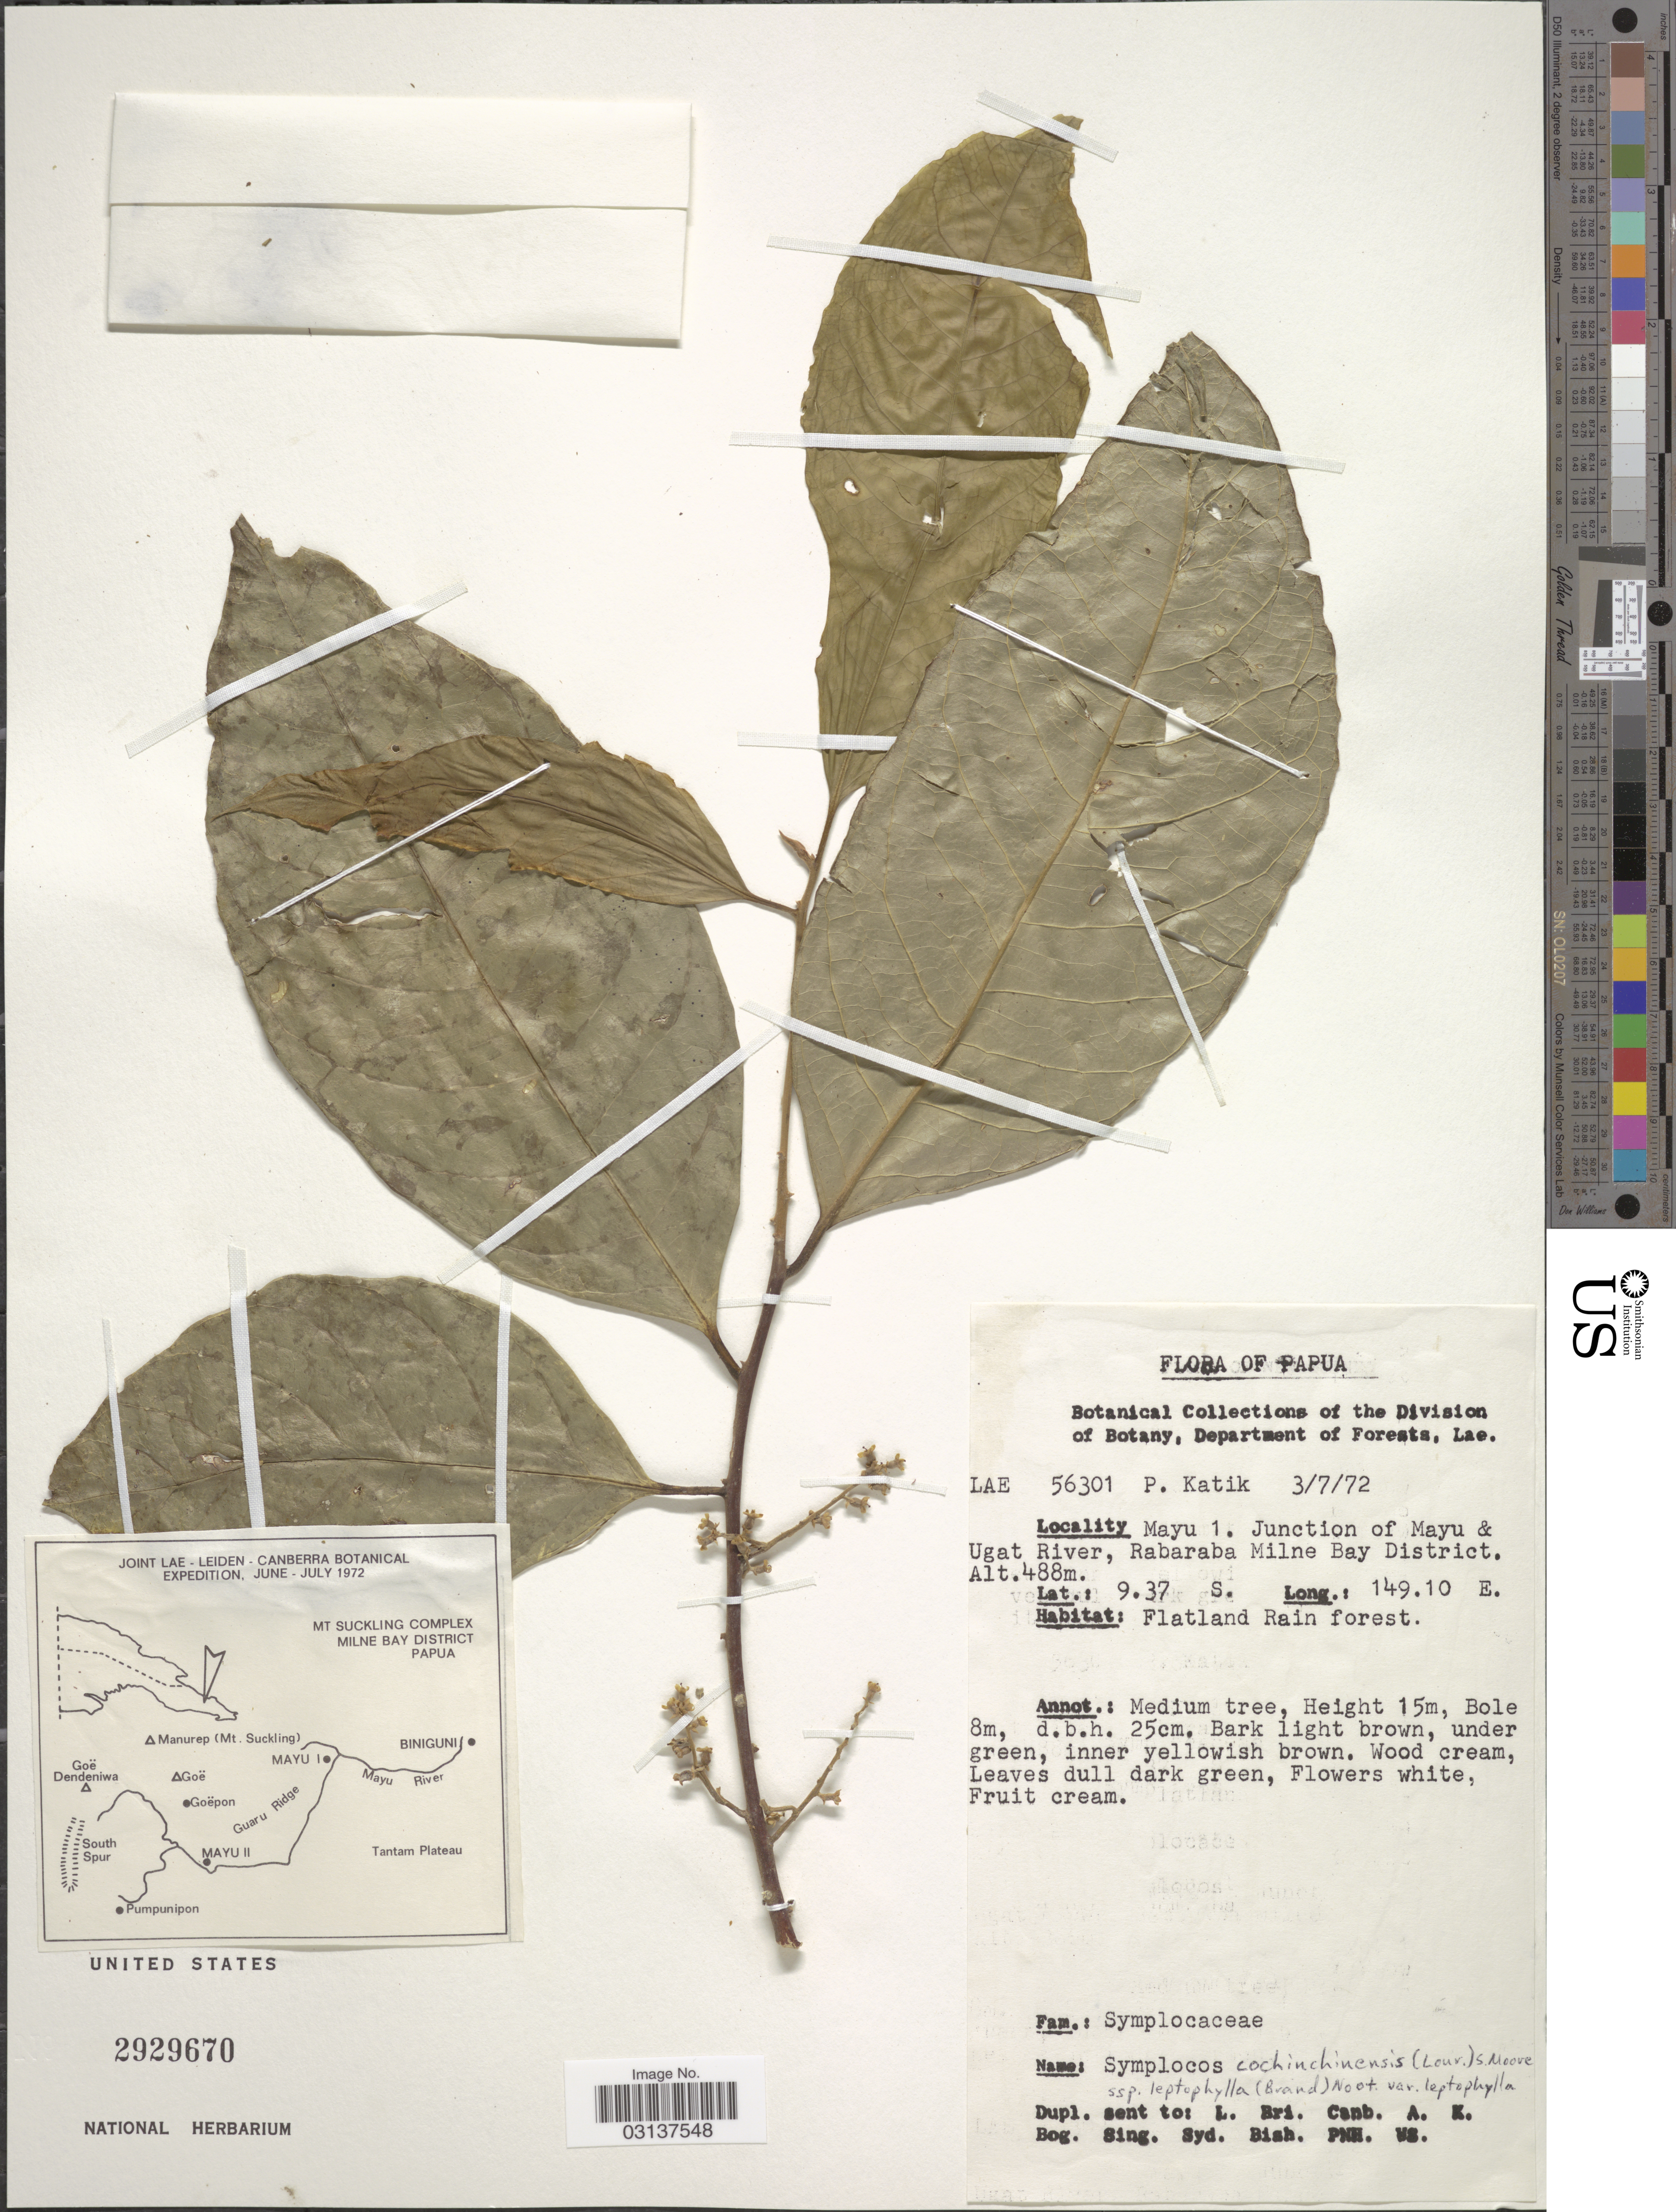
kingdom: Plantae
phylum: Tracheophyta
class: Magnoliopsida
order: Ericales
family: Symplocaceae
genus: Symplocos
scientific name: Symplocos cochinchinensis var. leptophylla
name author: (Brand) Noot.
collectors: P. Katik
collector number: LAE 56301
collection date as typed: Transcribed d/m/y: 3/7/72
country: Papua New Guinea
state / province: Milne Bay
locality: Papua, Mayu 1. Junction of Mayu & Ugat River, Rabaraba Milne Bay District.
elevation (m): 488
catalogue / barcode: US 2929670